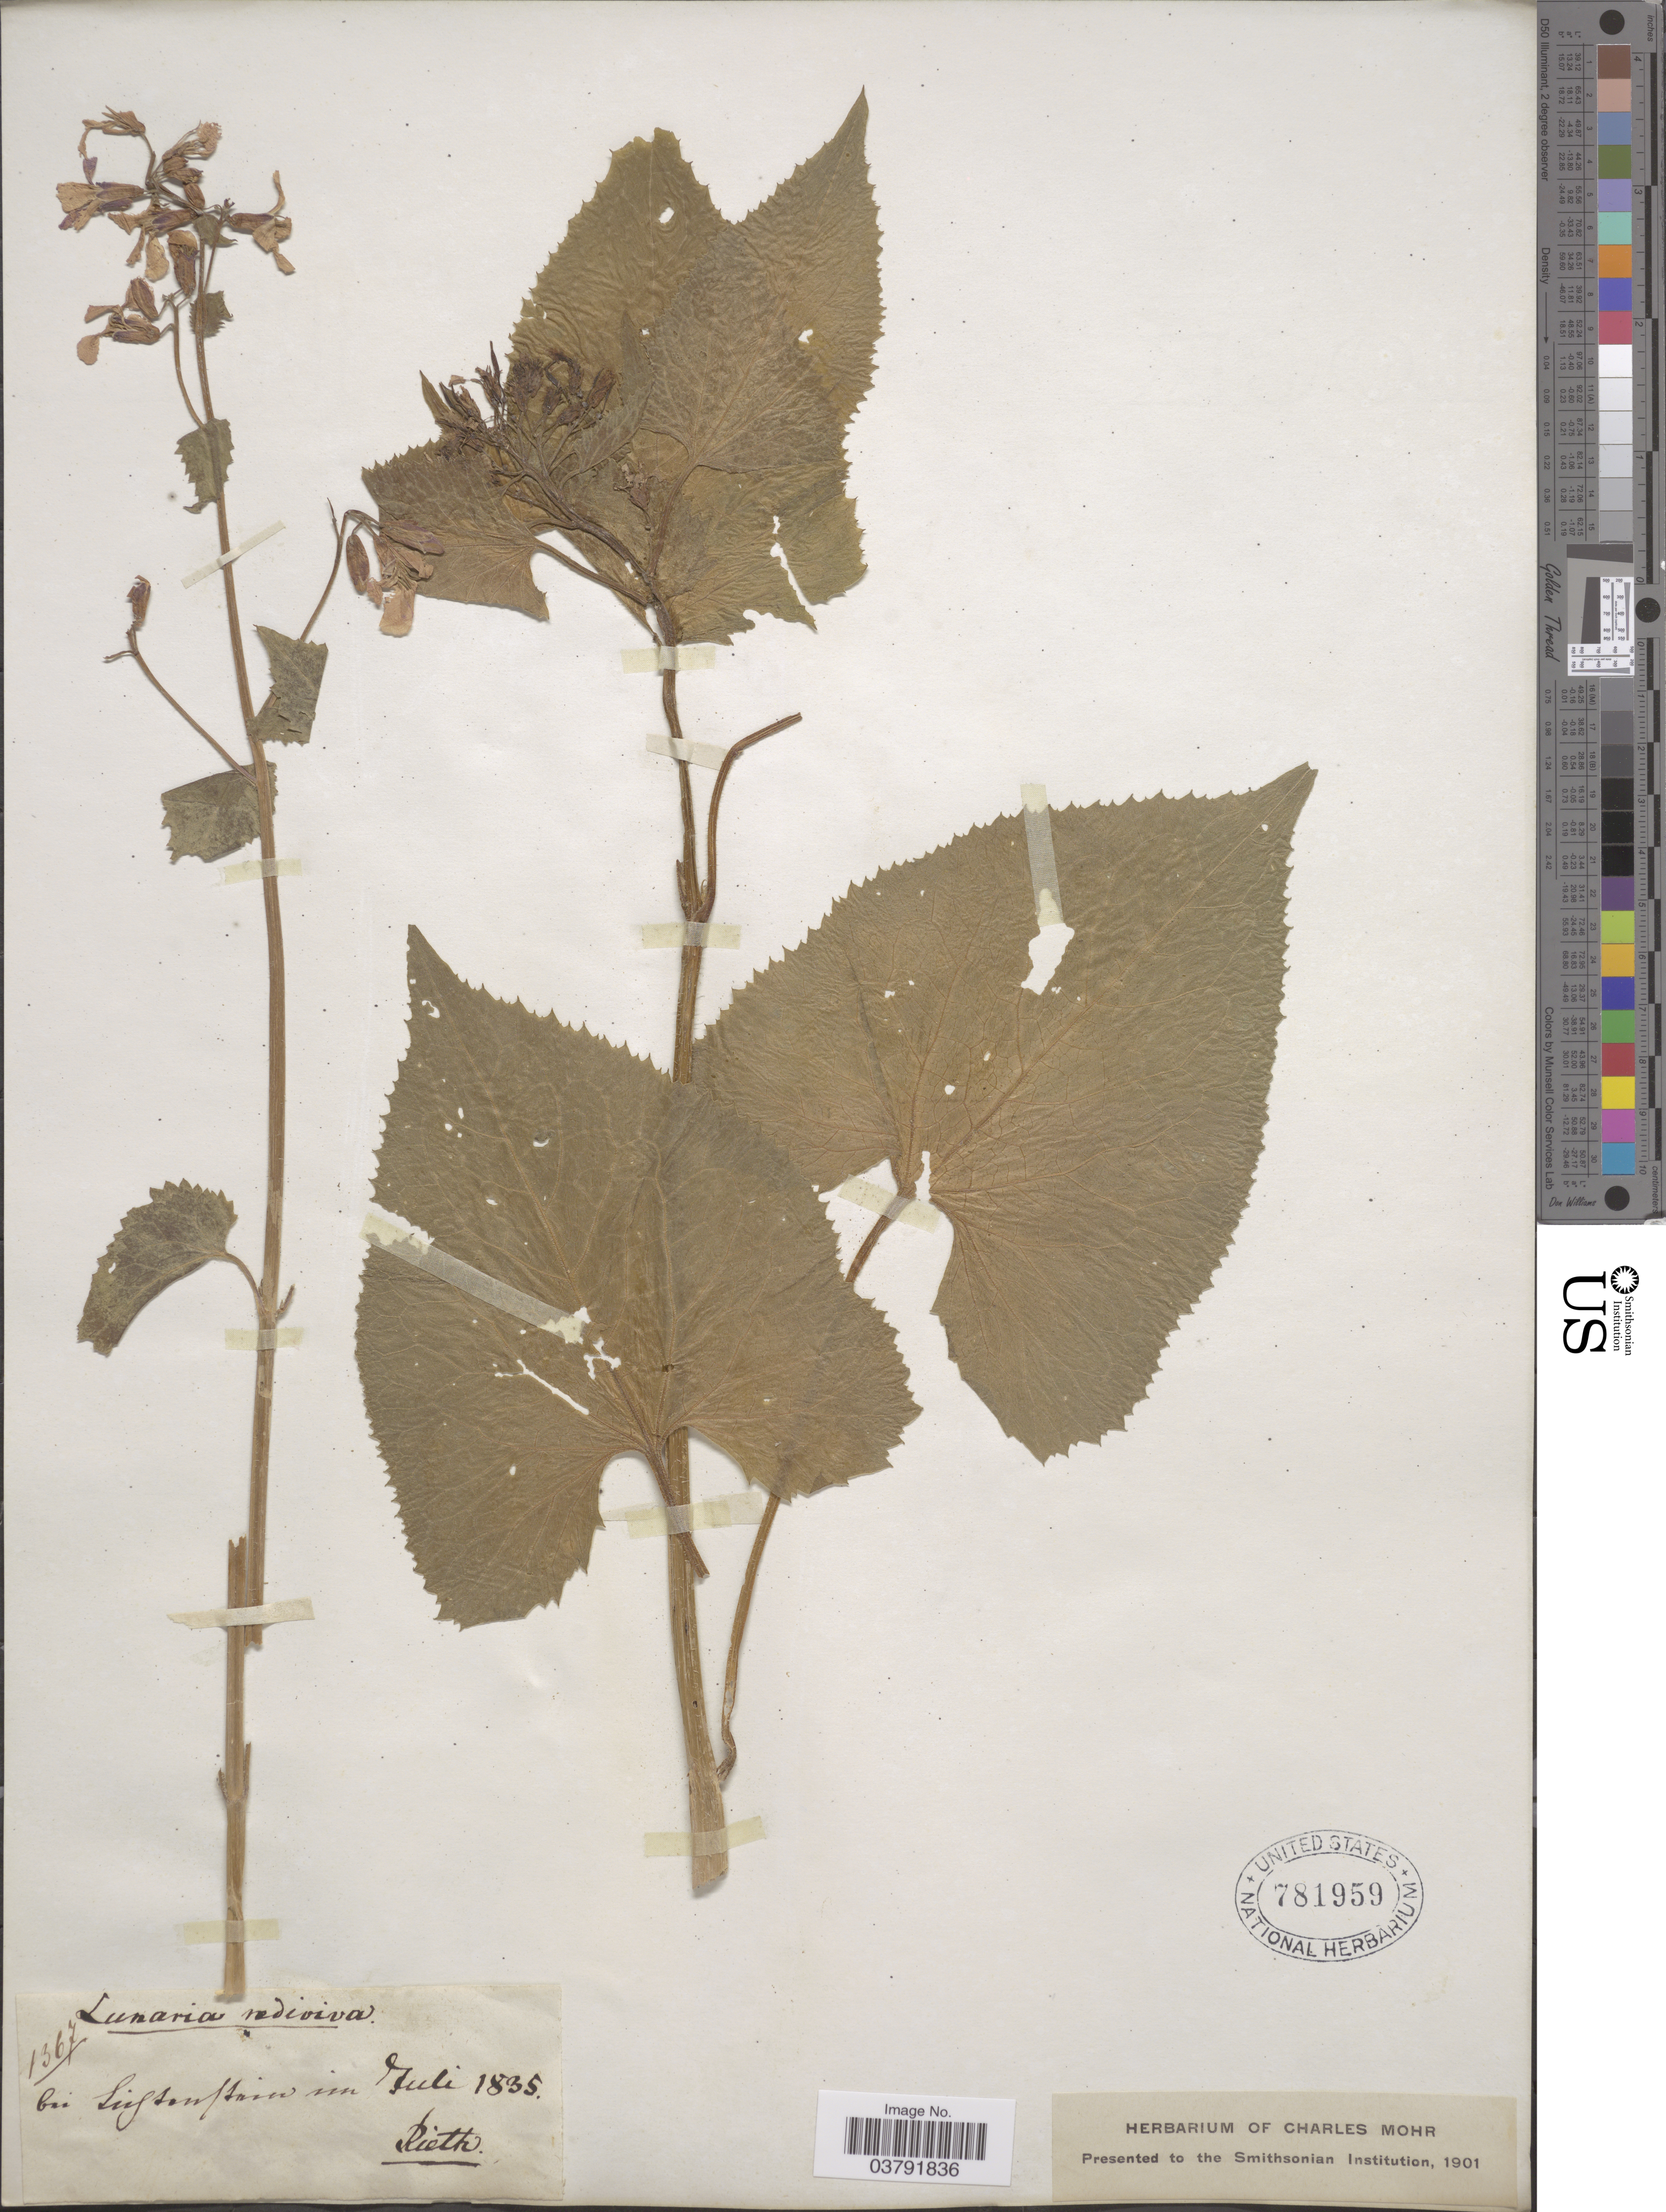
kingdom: Plantae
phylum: Tracheophyta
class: Magnoliopsida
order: Brassicales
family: Brassicaceae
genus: Lunaria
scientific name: Lunaria rediviva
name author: L.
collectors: -. Rieth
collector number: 1367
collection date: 1835-07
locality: Bai Sisstenstain [interpreted].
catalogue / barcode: US 781959